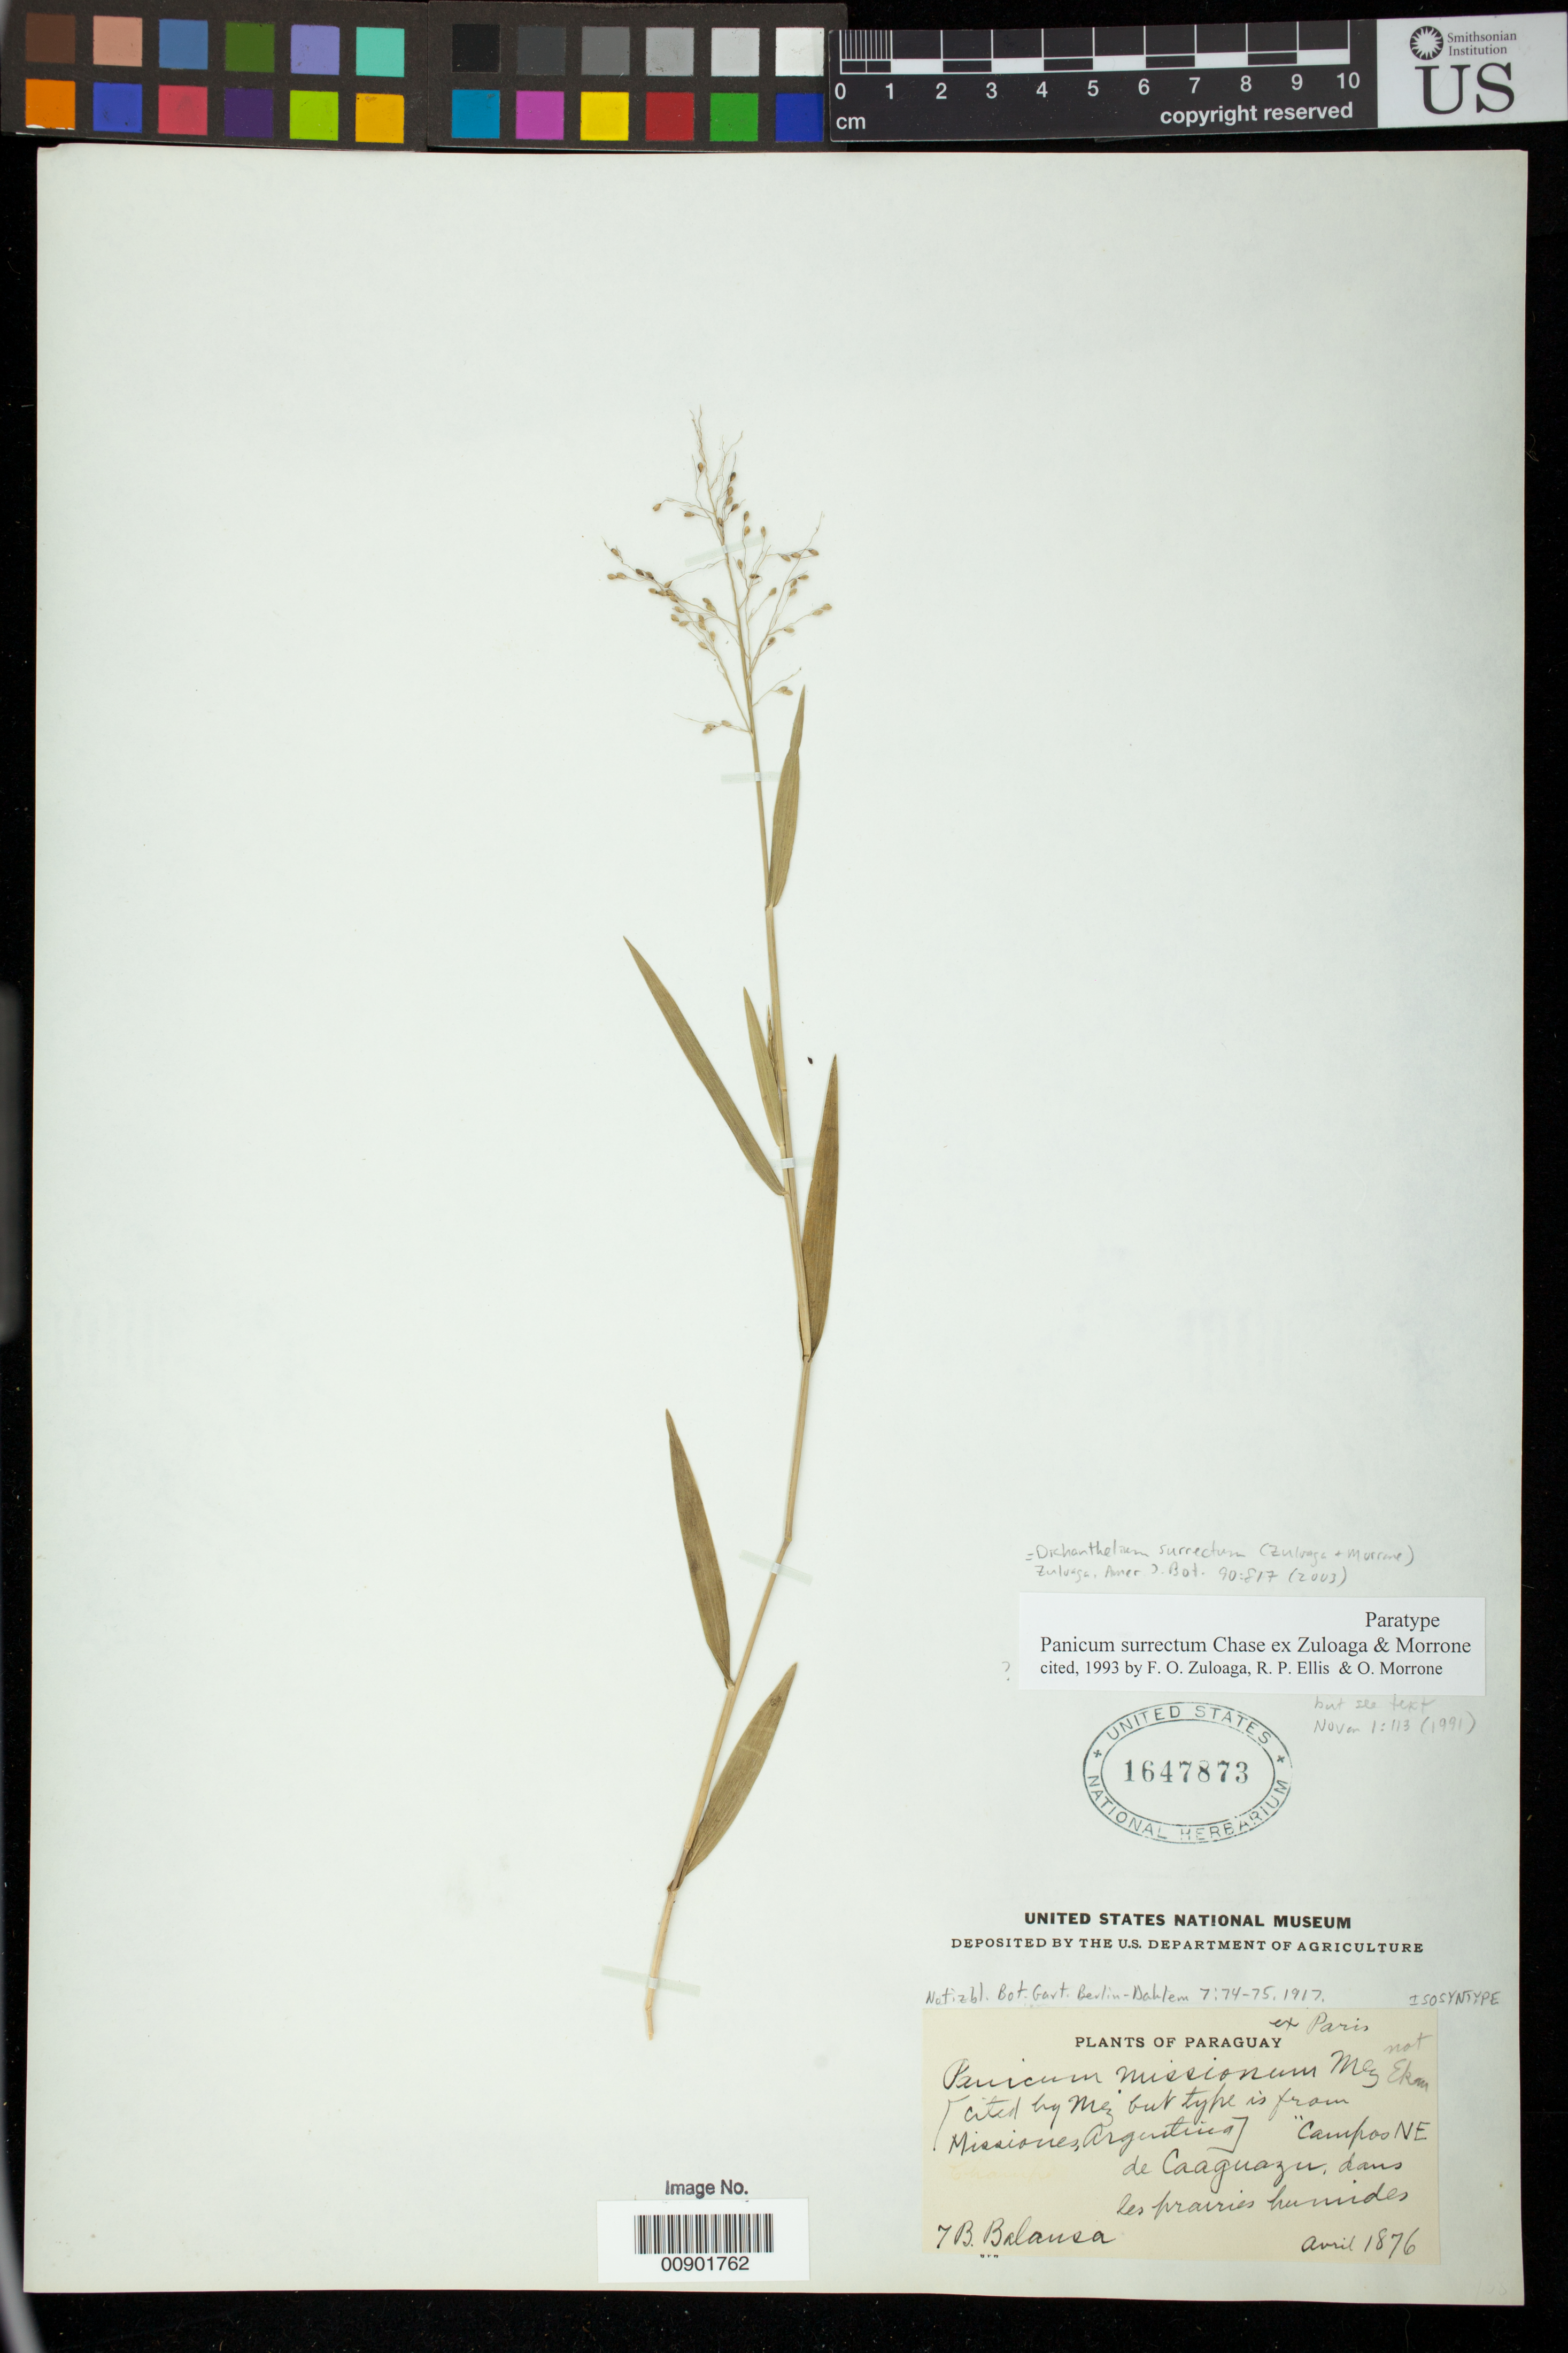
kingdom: Plantae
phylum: Tracheophyta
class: Liliopsida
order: Poales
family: Poaceae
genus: Panicum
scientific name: Panicum missionum Mez, nom. illeg.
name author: Mez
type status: Syntype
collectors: B. Balansa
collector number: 7B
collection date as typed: Apr 1876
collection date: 1876-04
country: Paraguay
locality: Campos NE de Caaguazu, dans les prairies humides.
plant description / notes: Nom. illeg., non Panicum missionum Ekman (1912).; Also a paratype of Panicum surrectum Chase ex Zuloaga & Morrone(?); see Novon 1: 113 (1991), where Balansa 7 is indicated as a mixed collection.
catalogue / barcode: US 1647873